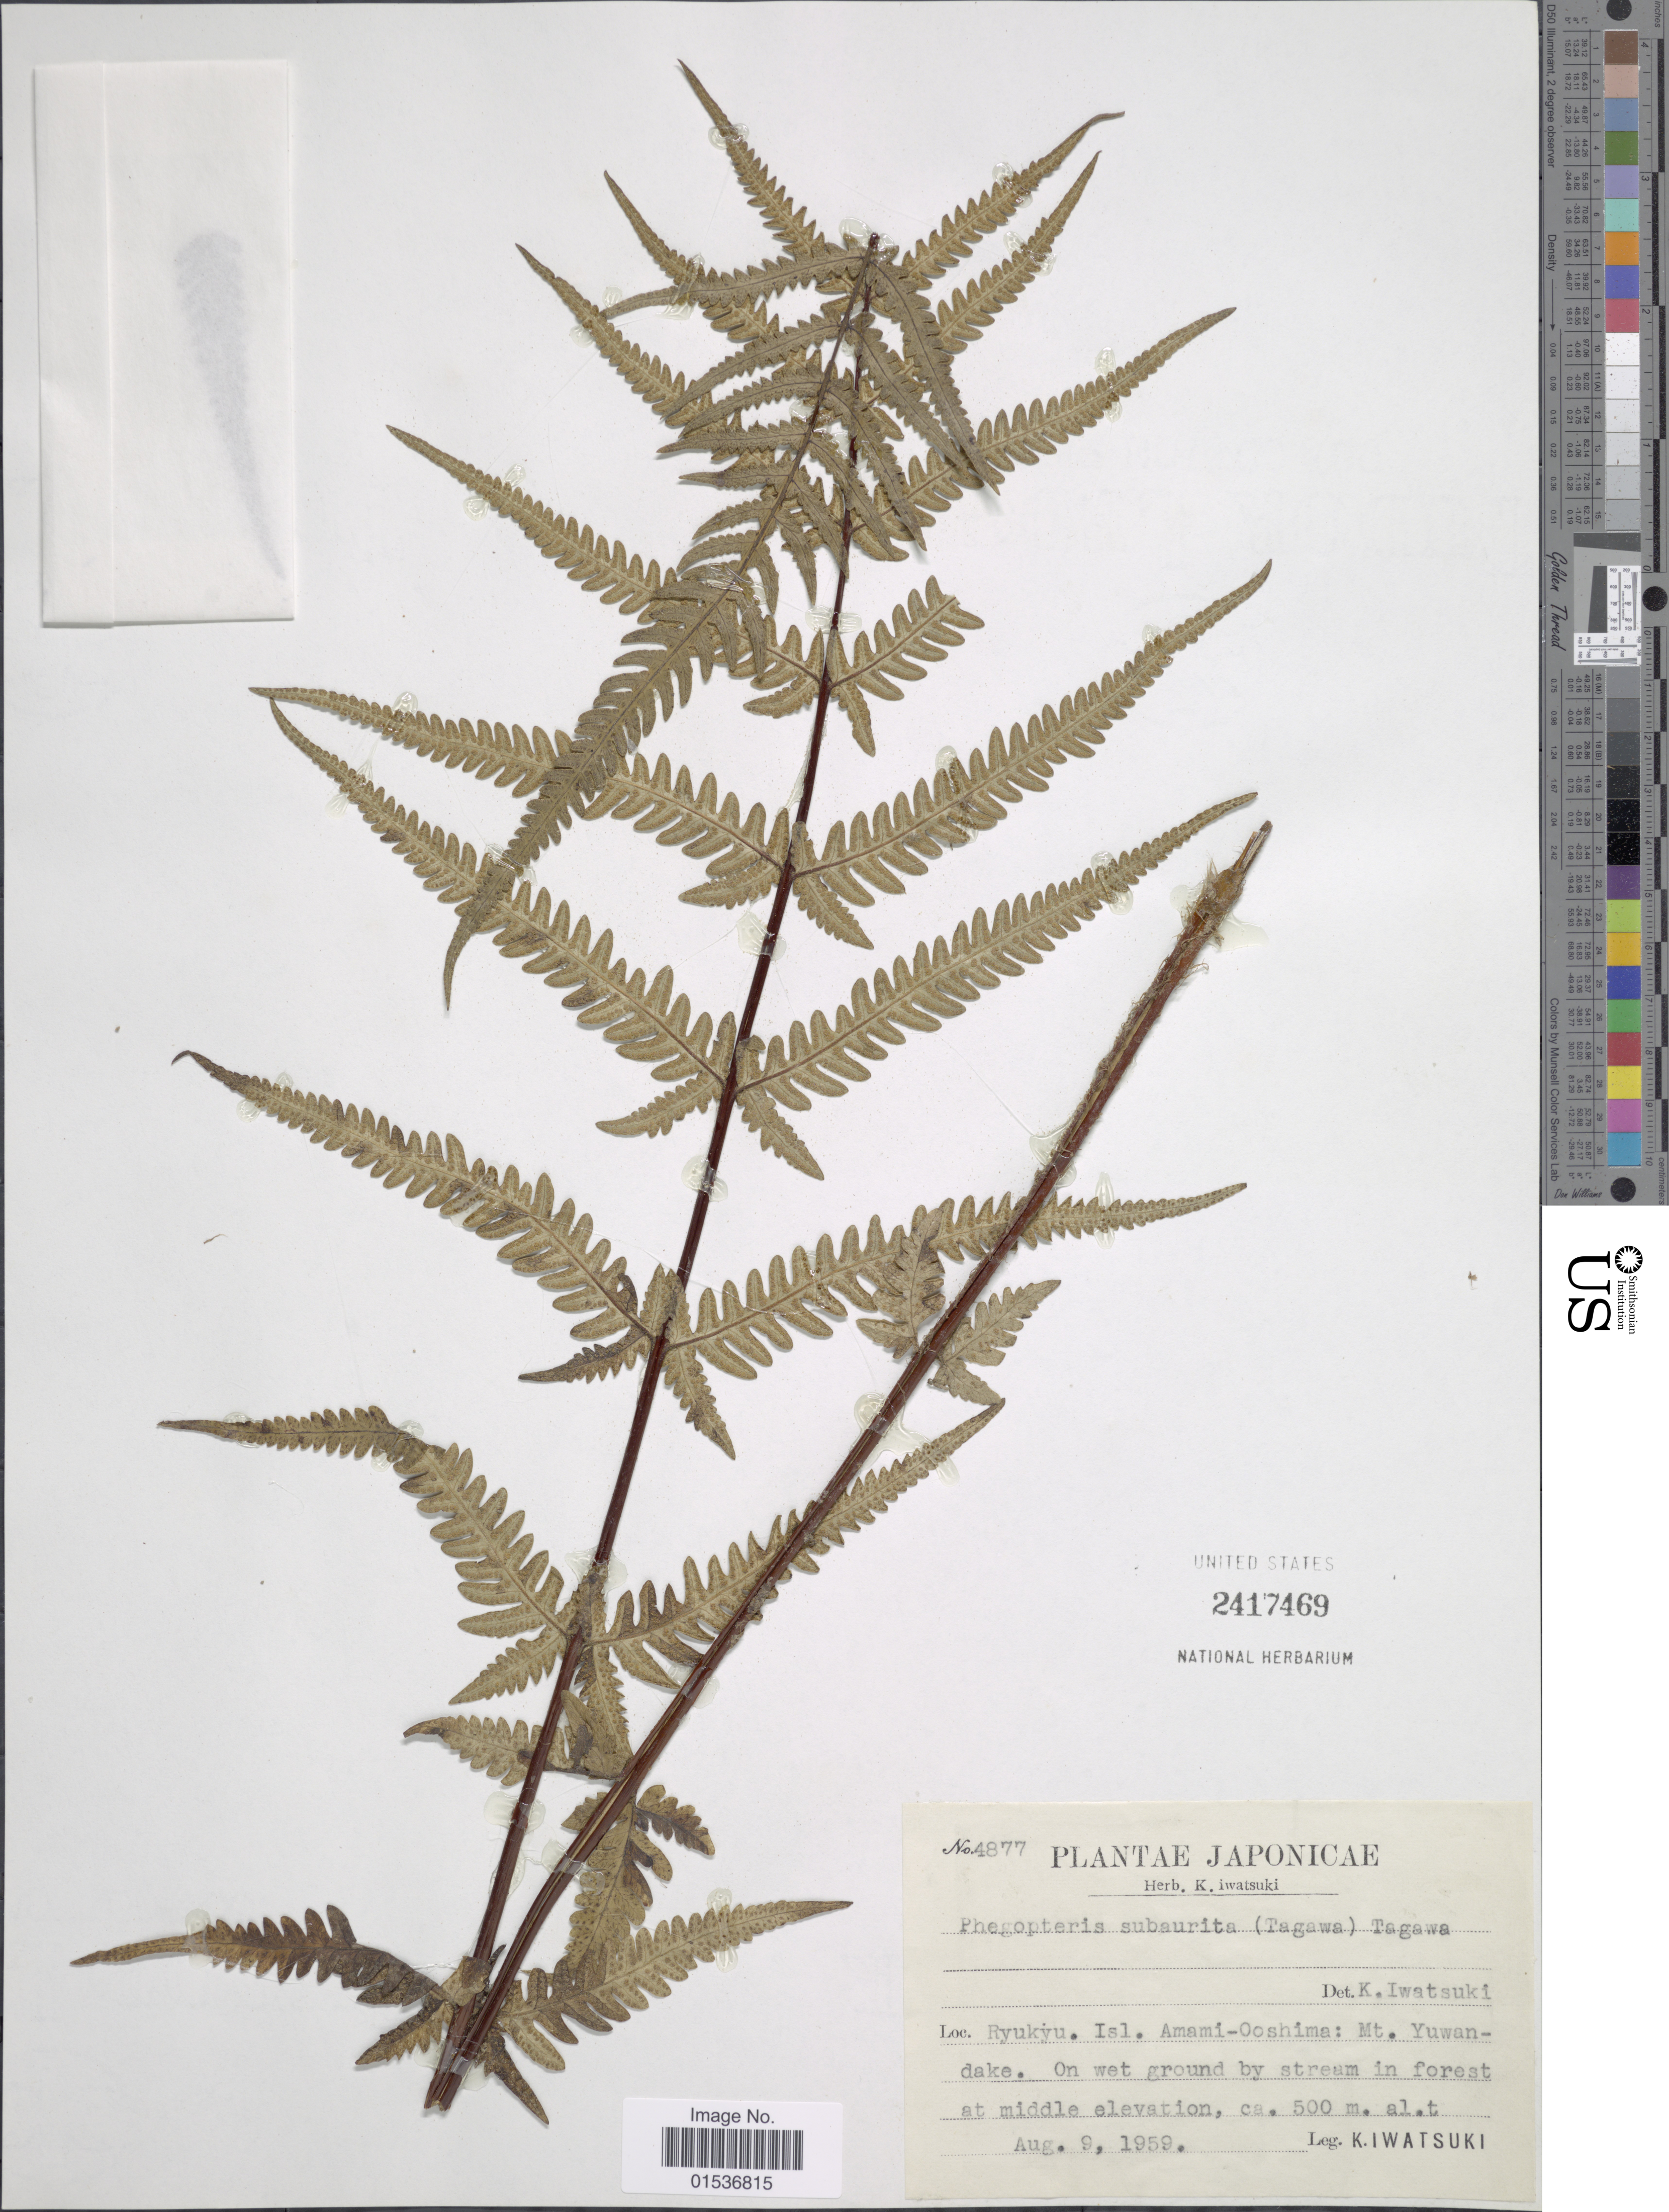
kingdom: Plantae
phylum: Tracheophyta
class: Polypodiopsida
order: Polypodiales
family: Thelypteridaceae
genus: Pseudophegopteris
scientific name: Pseudophegopteris subaurita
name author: (Tagawa) Ching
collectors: K. Iwatsuki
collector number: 4877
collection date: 1959-08-09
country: Japan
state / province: Okinawa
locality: Japonicae. Ryukyu. Isl.Amami-Ooshima: Mt. Yuwandake.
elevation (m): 500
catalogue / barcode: US 2417469